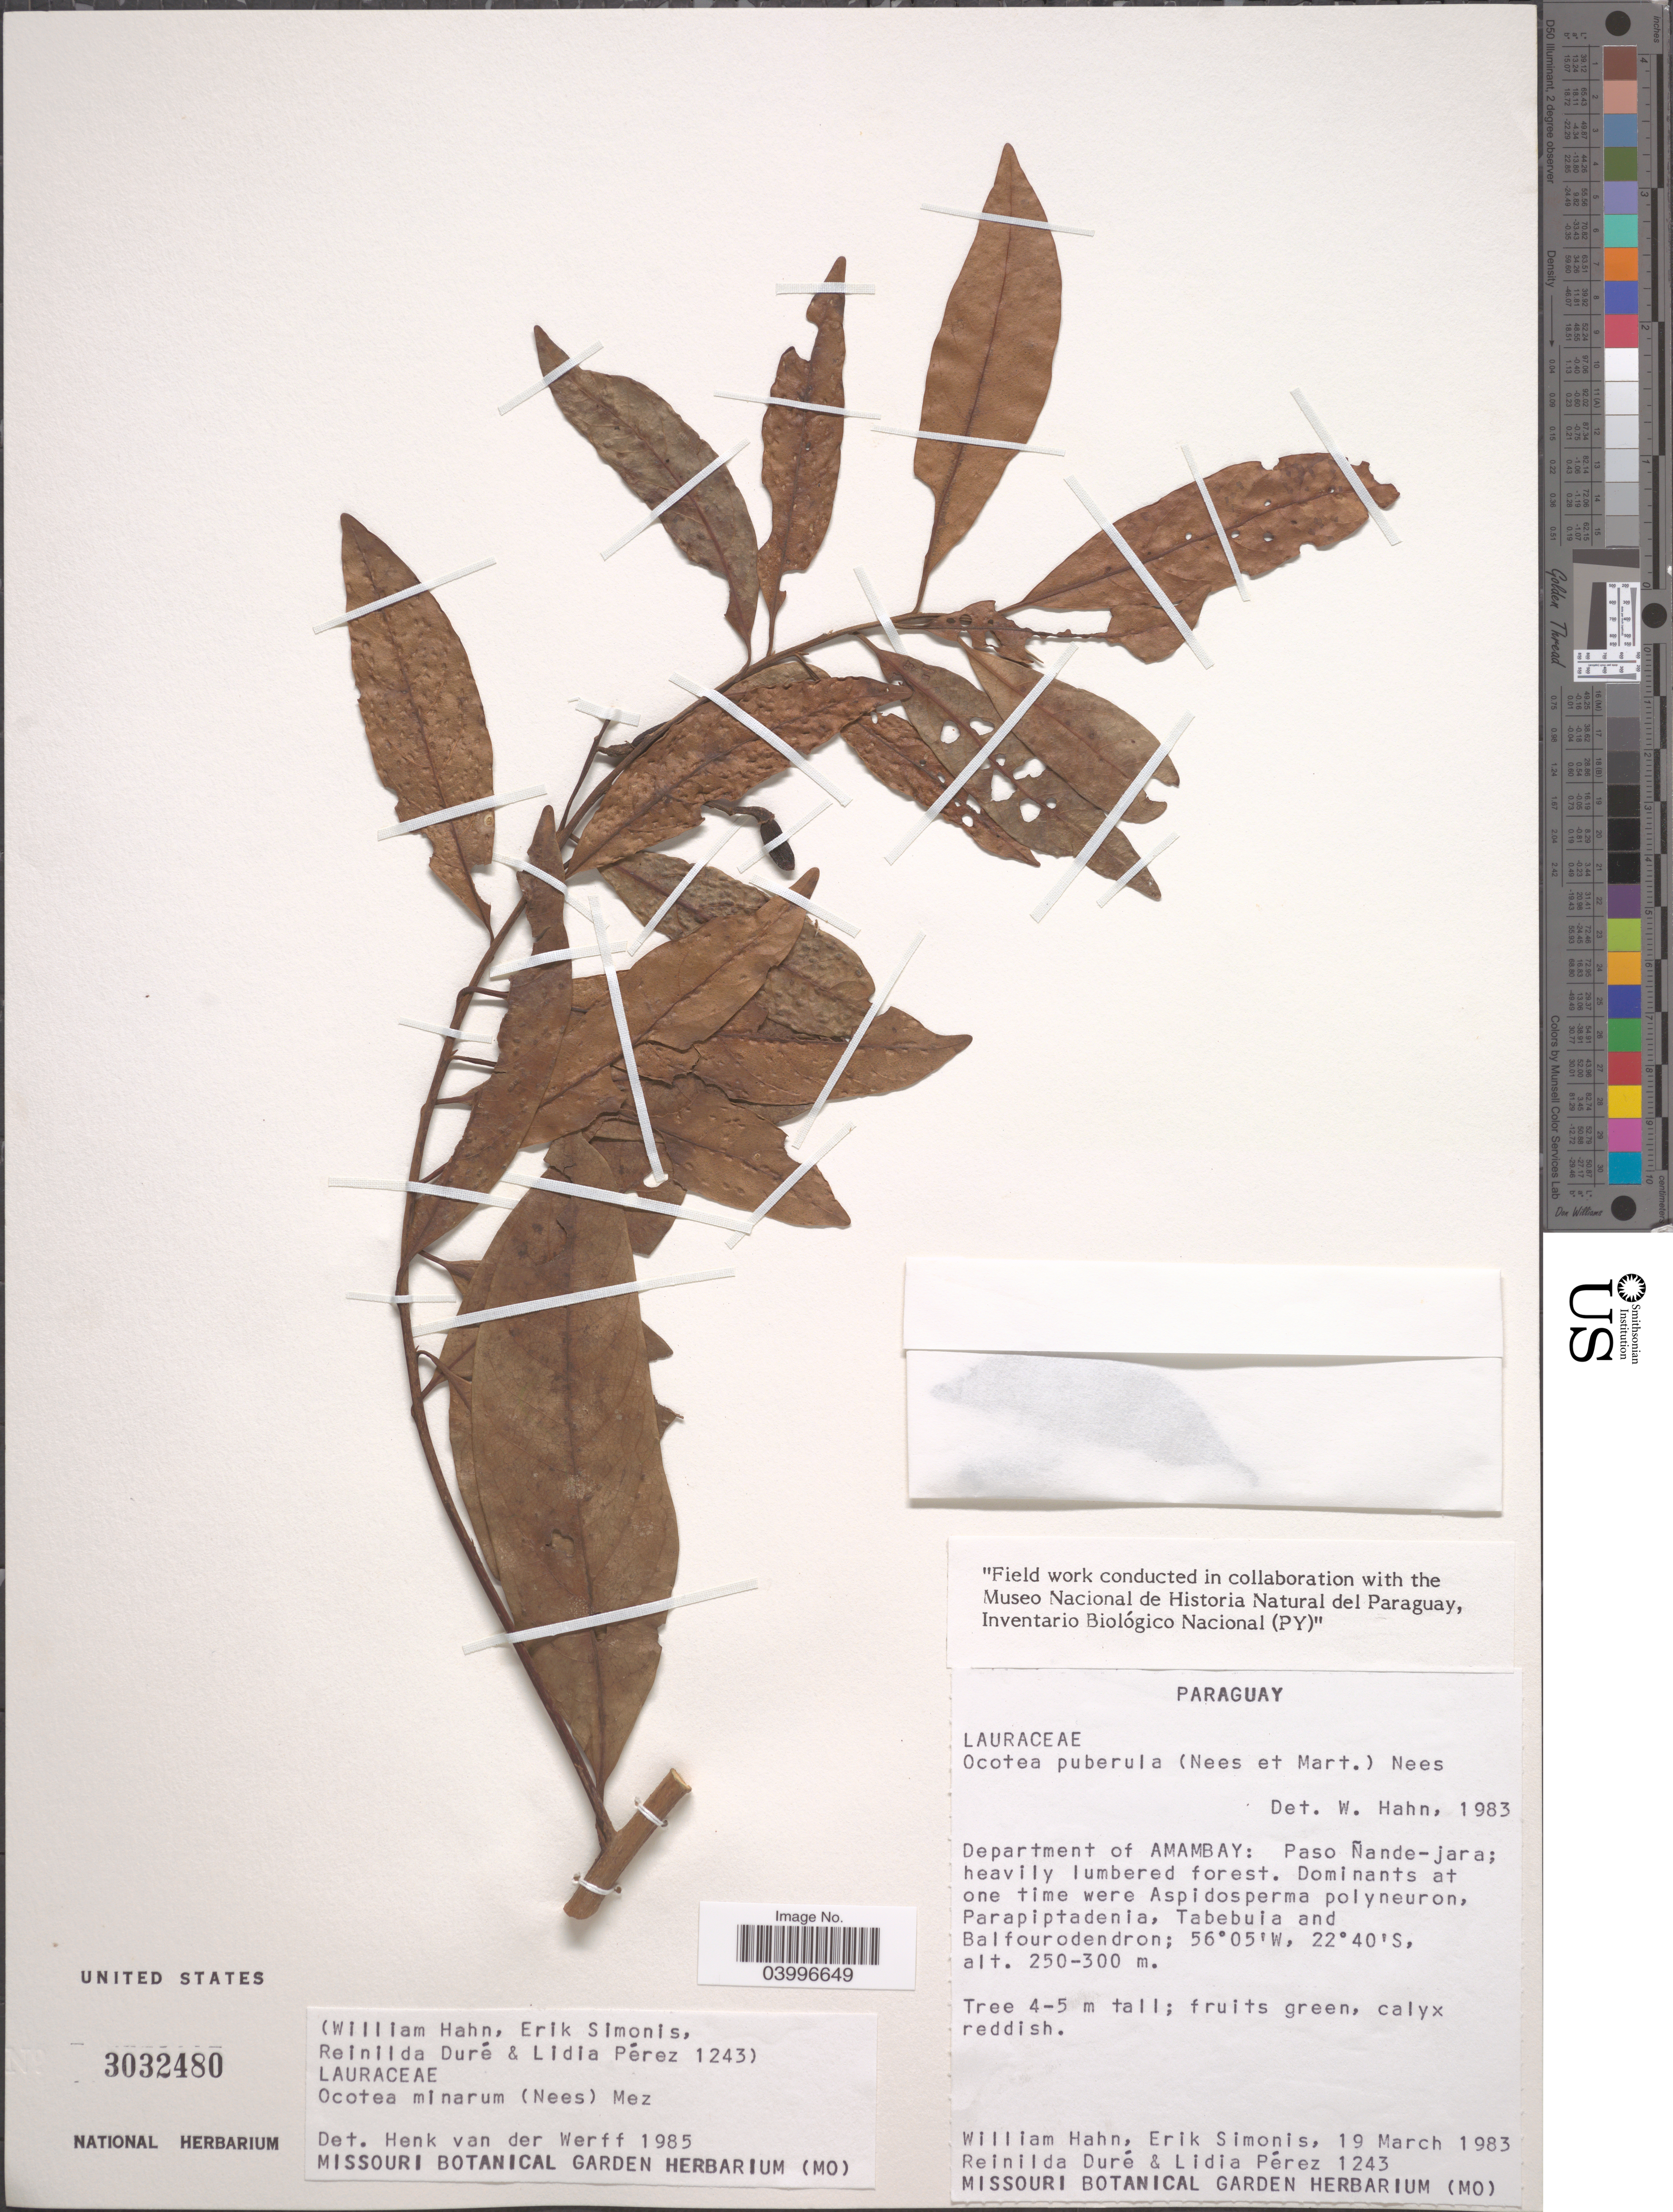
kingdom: Plantae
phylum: Tracheophyta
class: Magnoliopsida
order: Laurales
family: Lauraceae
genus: Ocotea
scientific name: Ocotea minarum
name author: (Nees & Mart.) Mez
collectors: W. Hahn, E. Simonis, R. Duré & L. Pérez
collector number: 1243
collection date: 1983-03-19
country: Paraguay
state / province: Amambay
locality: Department of Amambay: Paso Ñande-jara.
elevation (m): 250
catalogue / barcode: US 3032480